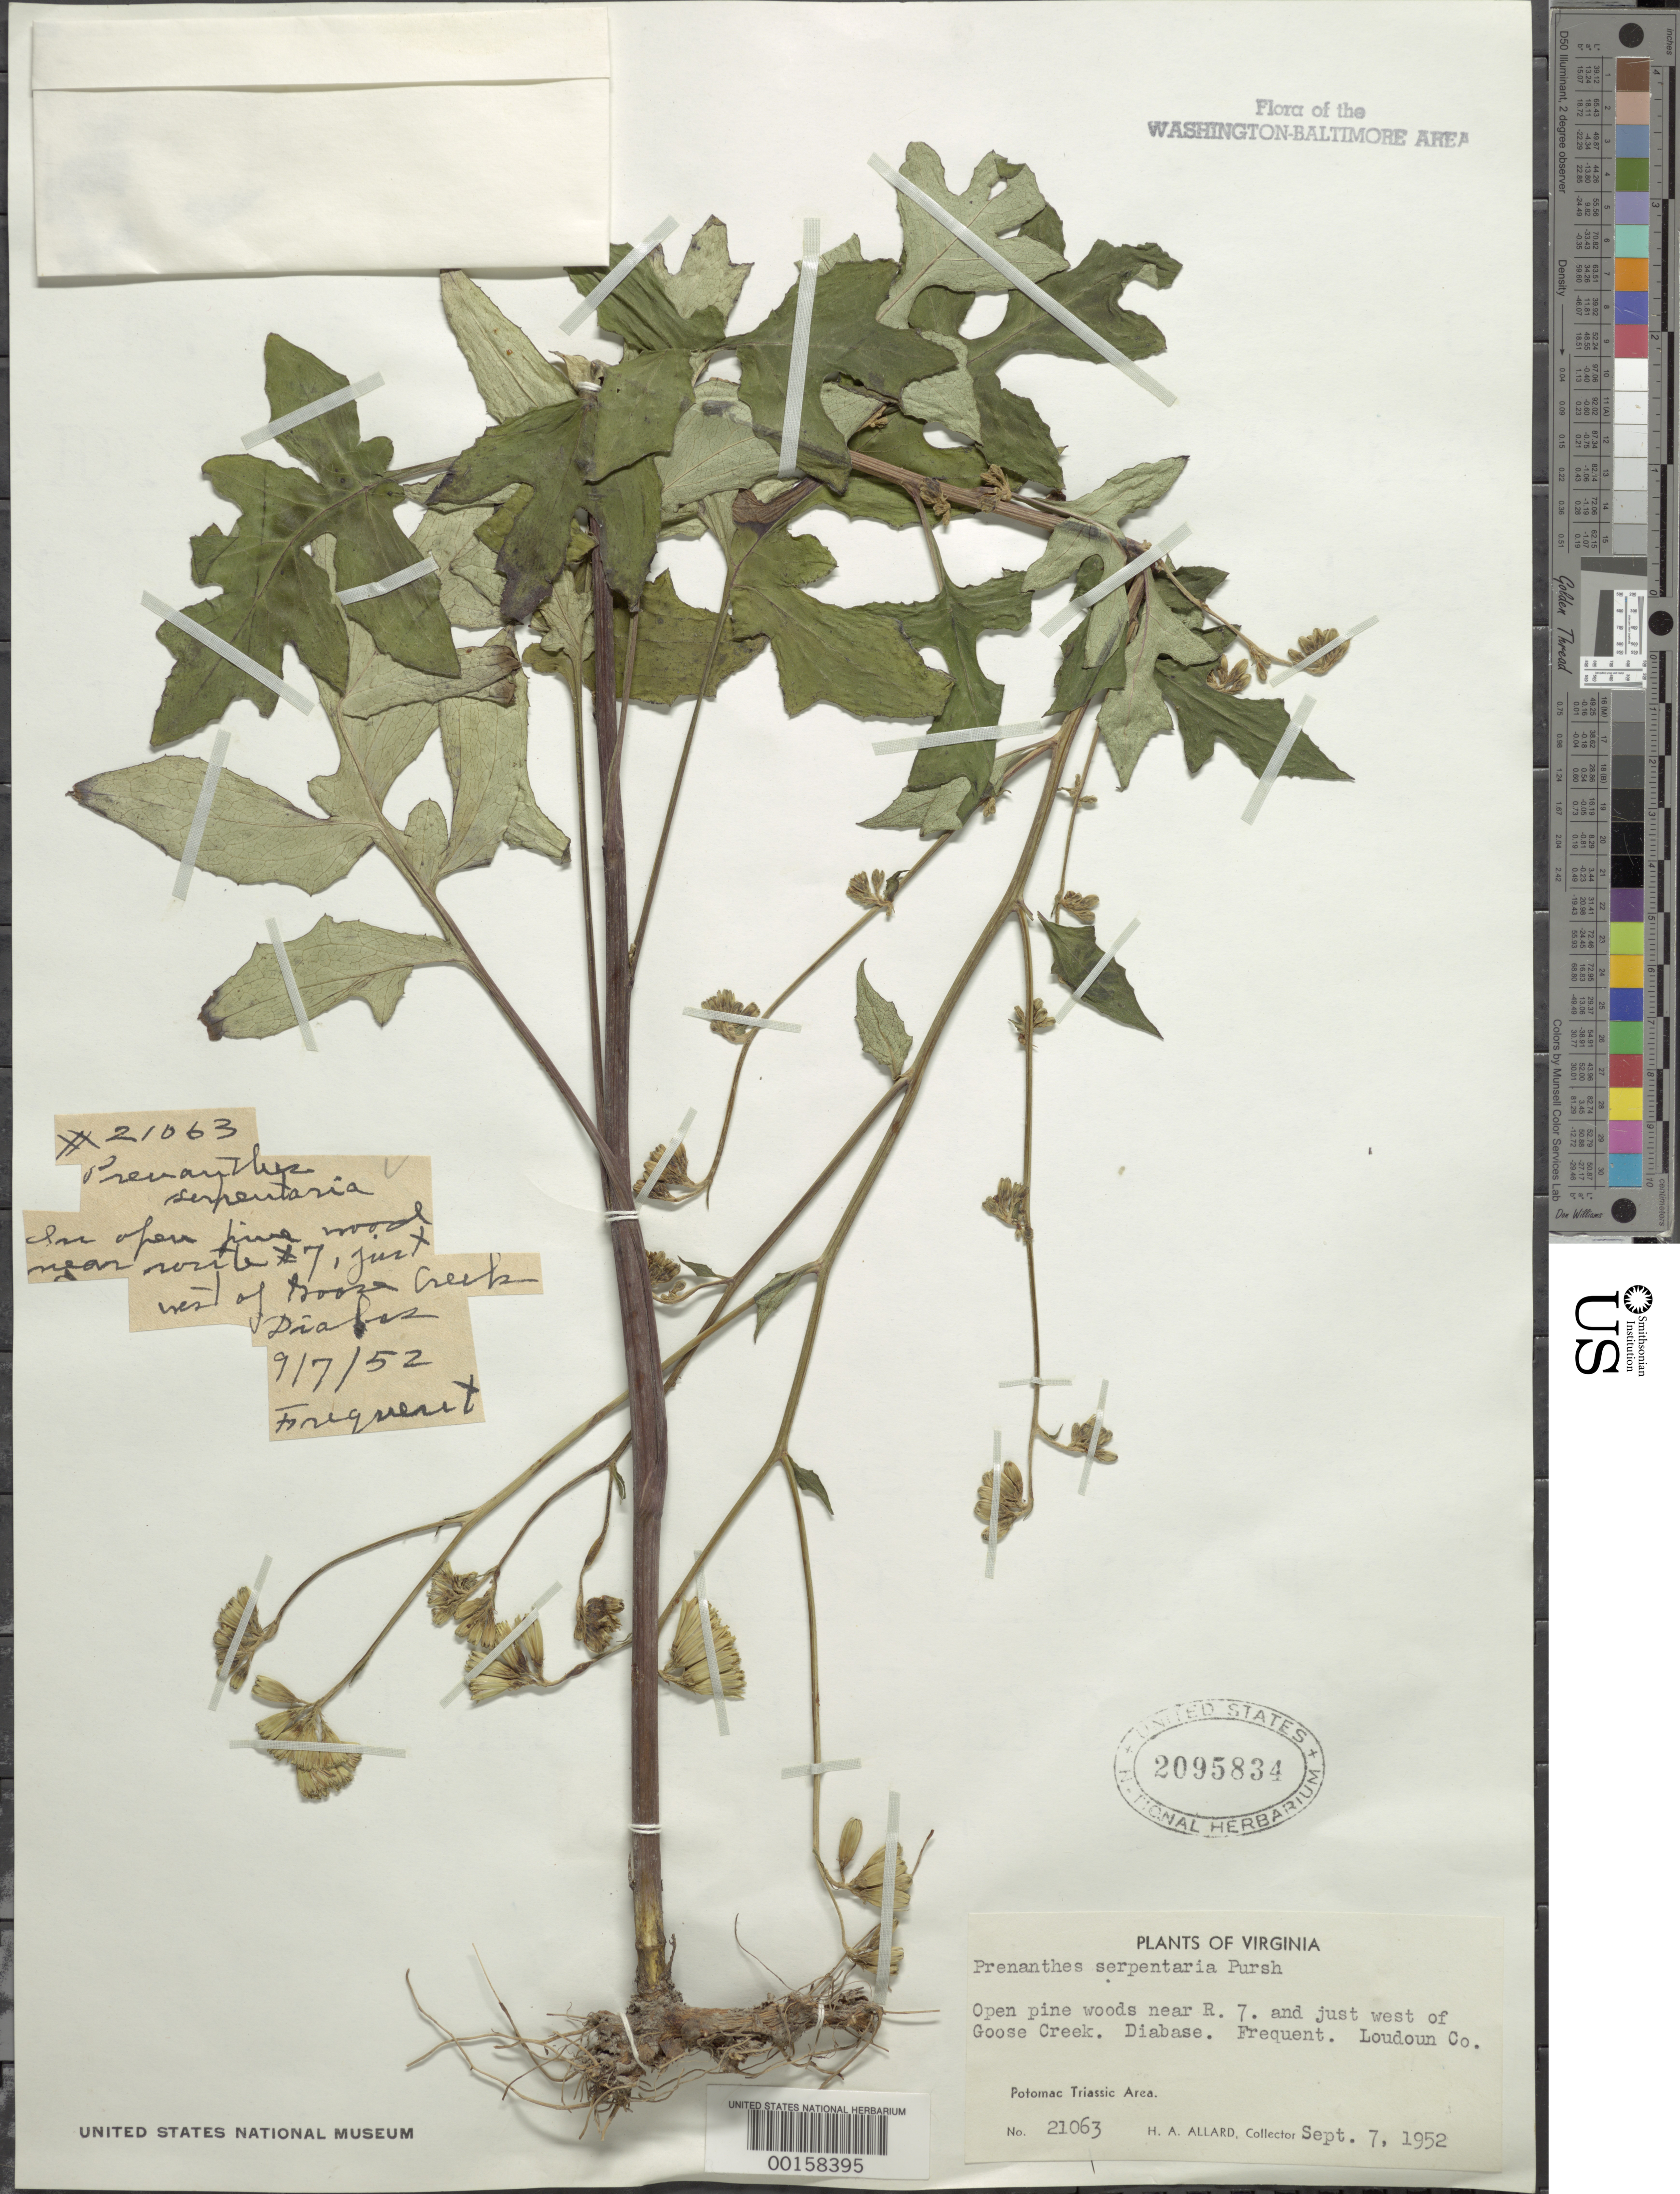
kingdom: Plantae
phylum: Tracheophyta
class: Magnoliopsida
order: Asterales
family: Asteraceae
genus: Nabalus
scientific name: Nabalus serpentarius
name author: (Pursh) Hook.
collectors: H. A. Allard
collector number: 21063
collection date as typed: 07 Sep 1952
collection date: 1952-09-07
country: United States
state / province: Virginia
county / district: Loudoun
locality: West of Goose Creek near Rt. 7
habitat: Open pine woods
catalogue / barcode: US 2095834